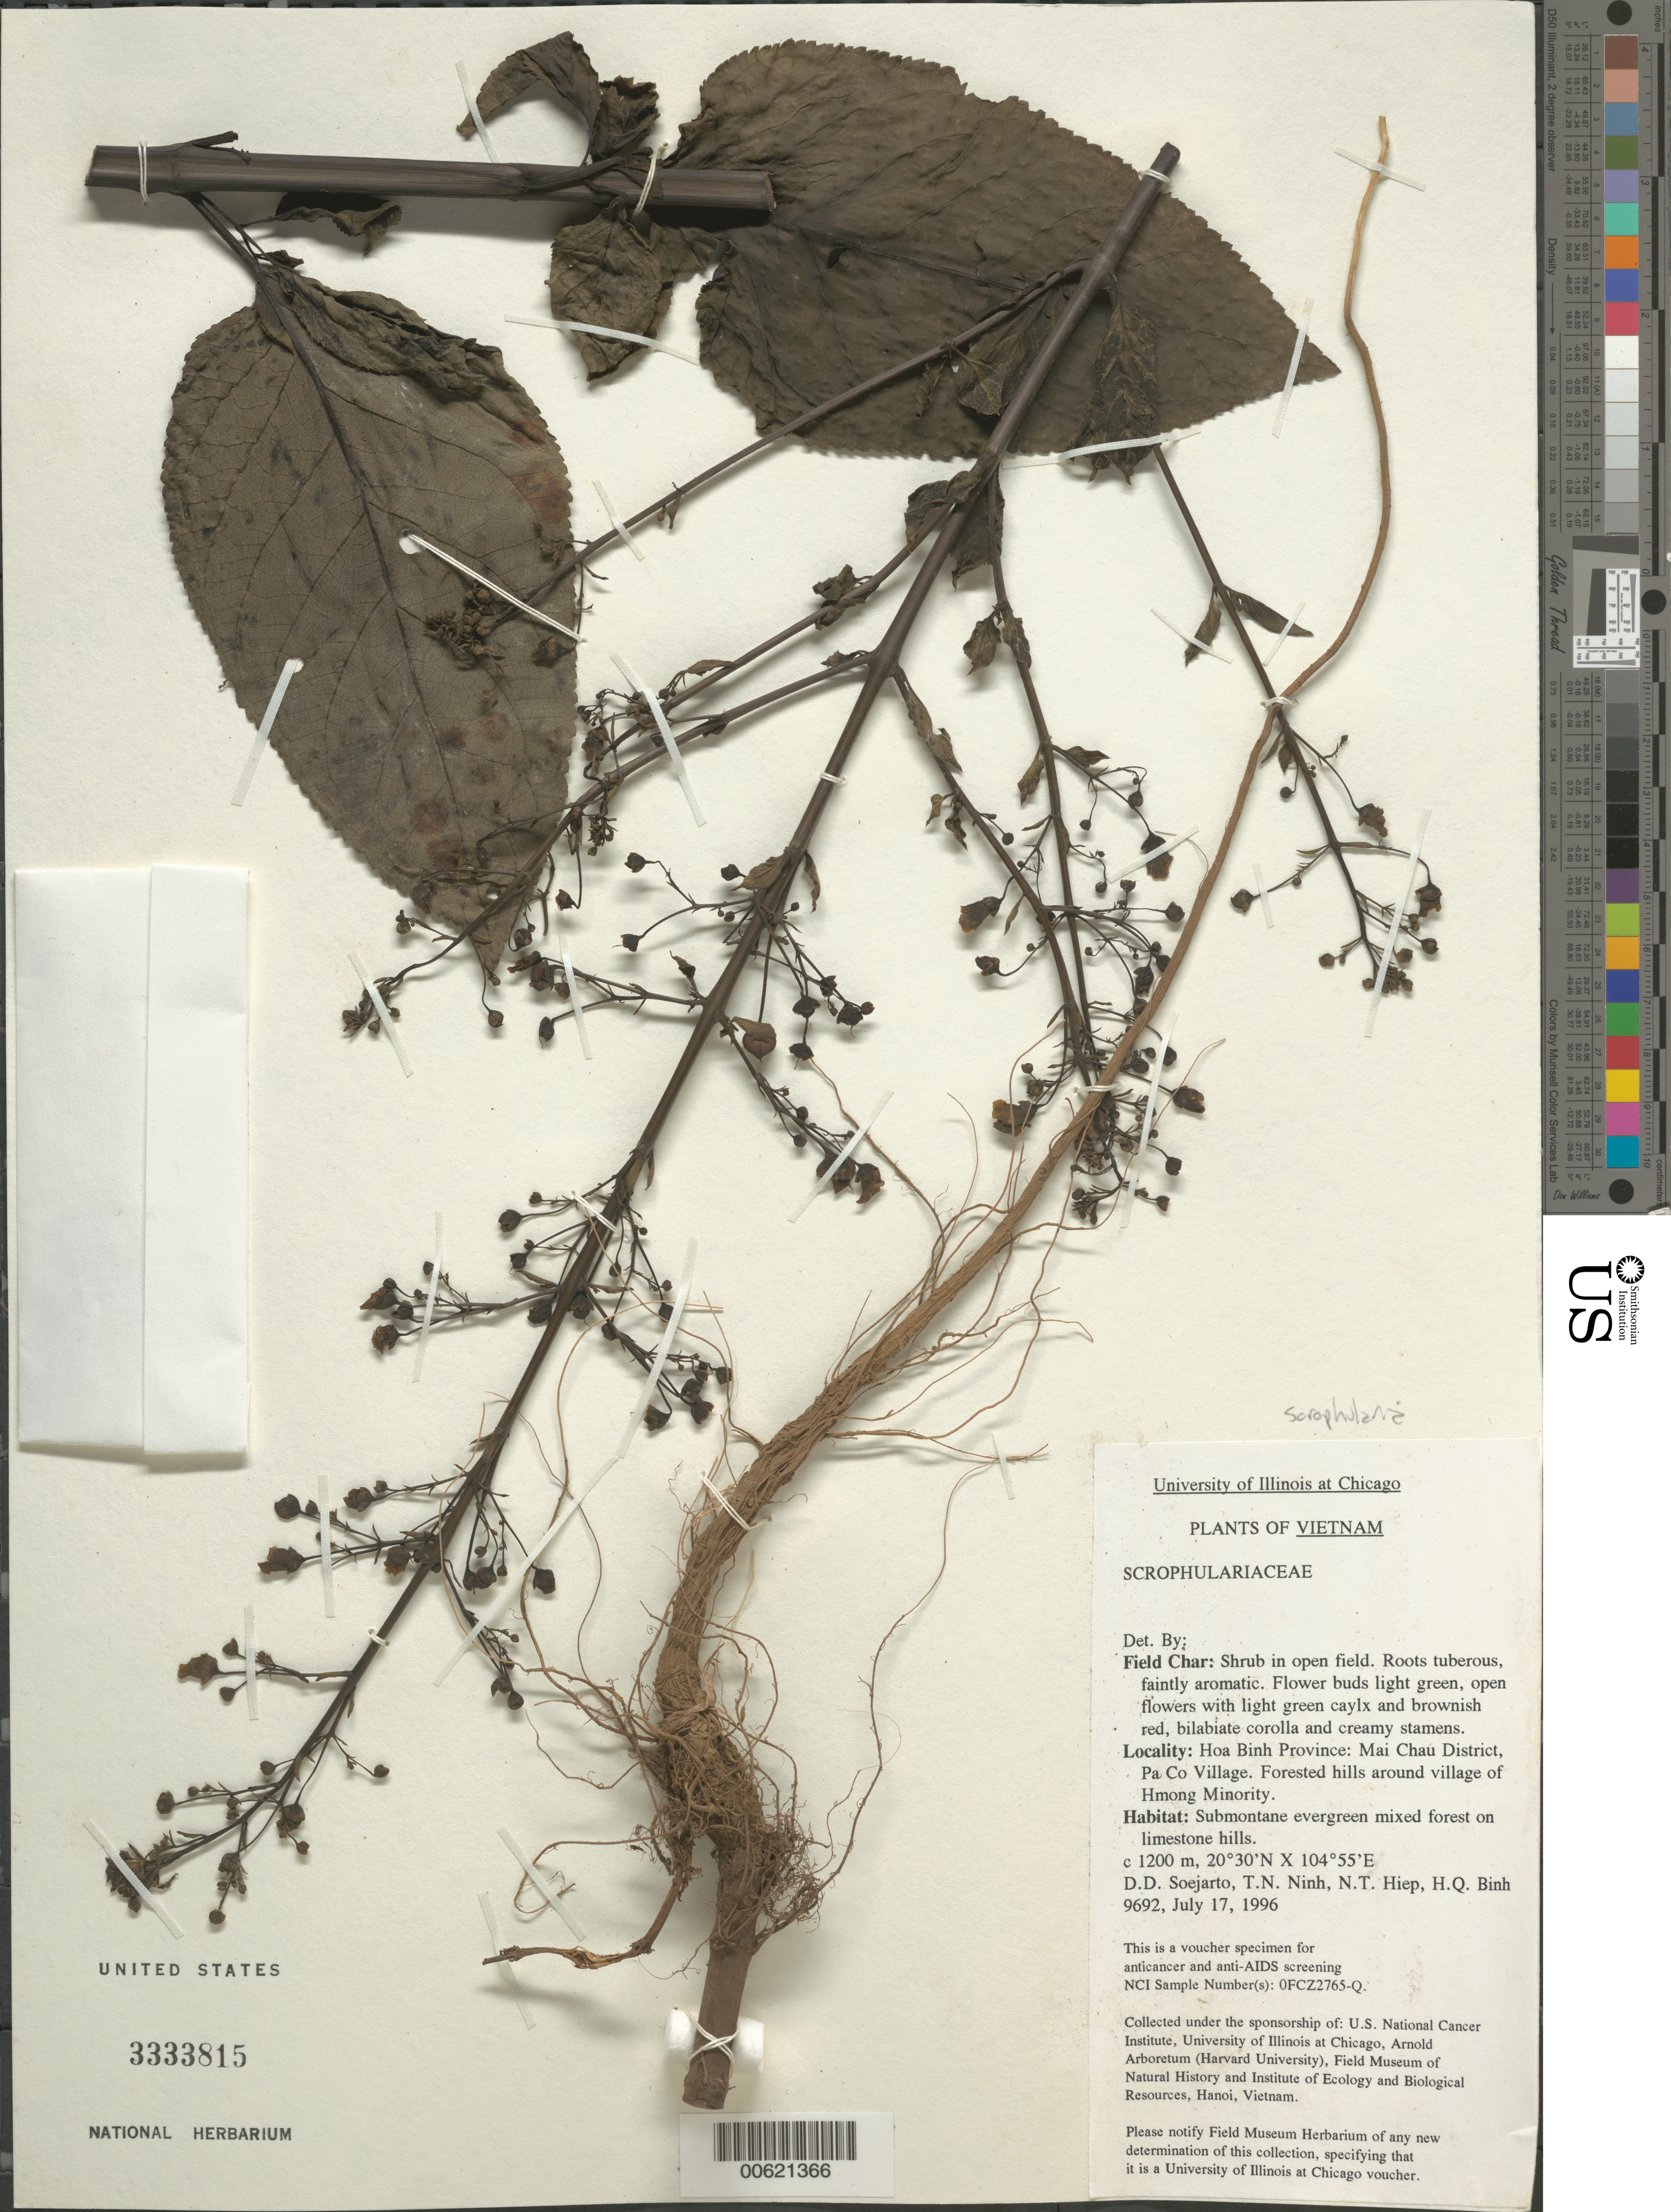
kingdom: Plantae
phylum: Tracheophyta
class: Magnoliopsida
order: Lamiales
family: Scrophulariaceae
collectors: T. N. Ninh, N. T. Hiep & H. Q. Binh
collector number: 9692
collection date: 1996-07-17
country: Vietnam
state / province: Hoa Binh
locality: Mai Chau District, Pa Co Village. Forested hills around village of Hmong Minority.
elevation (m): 1200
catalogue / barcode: US 3333815